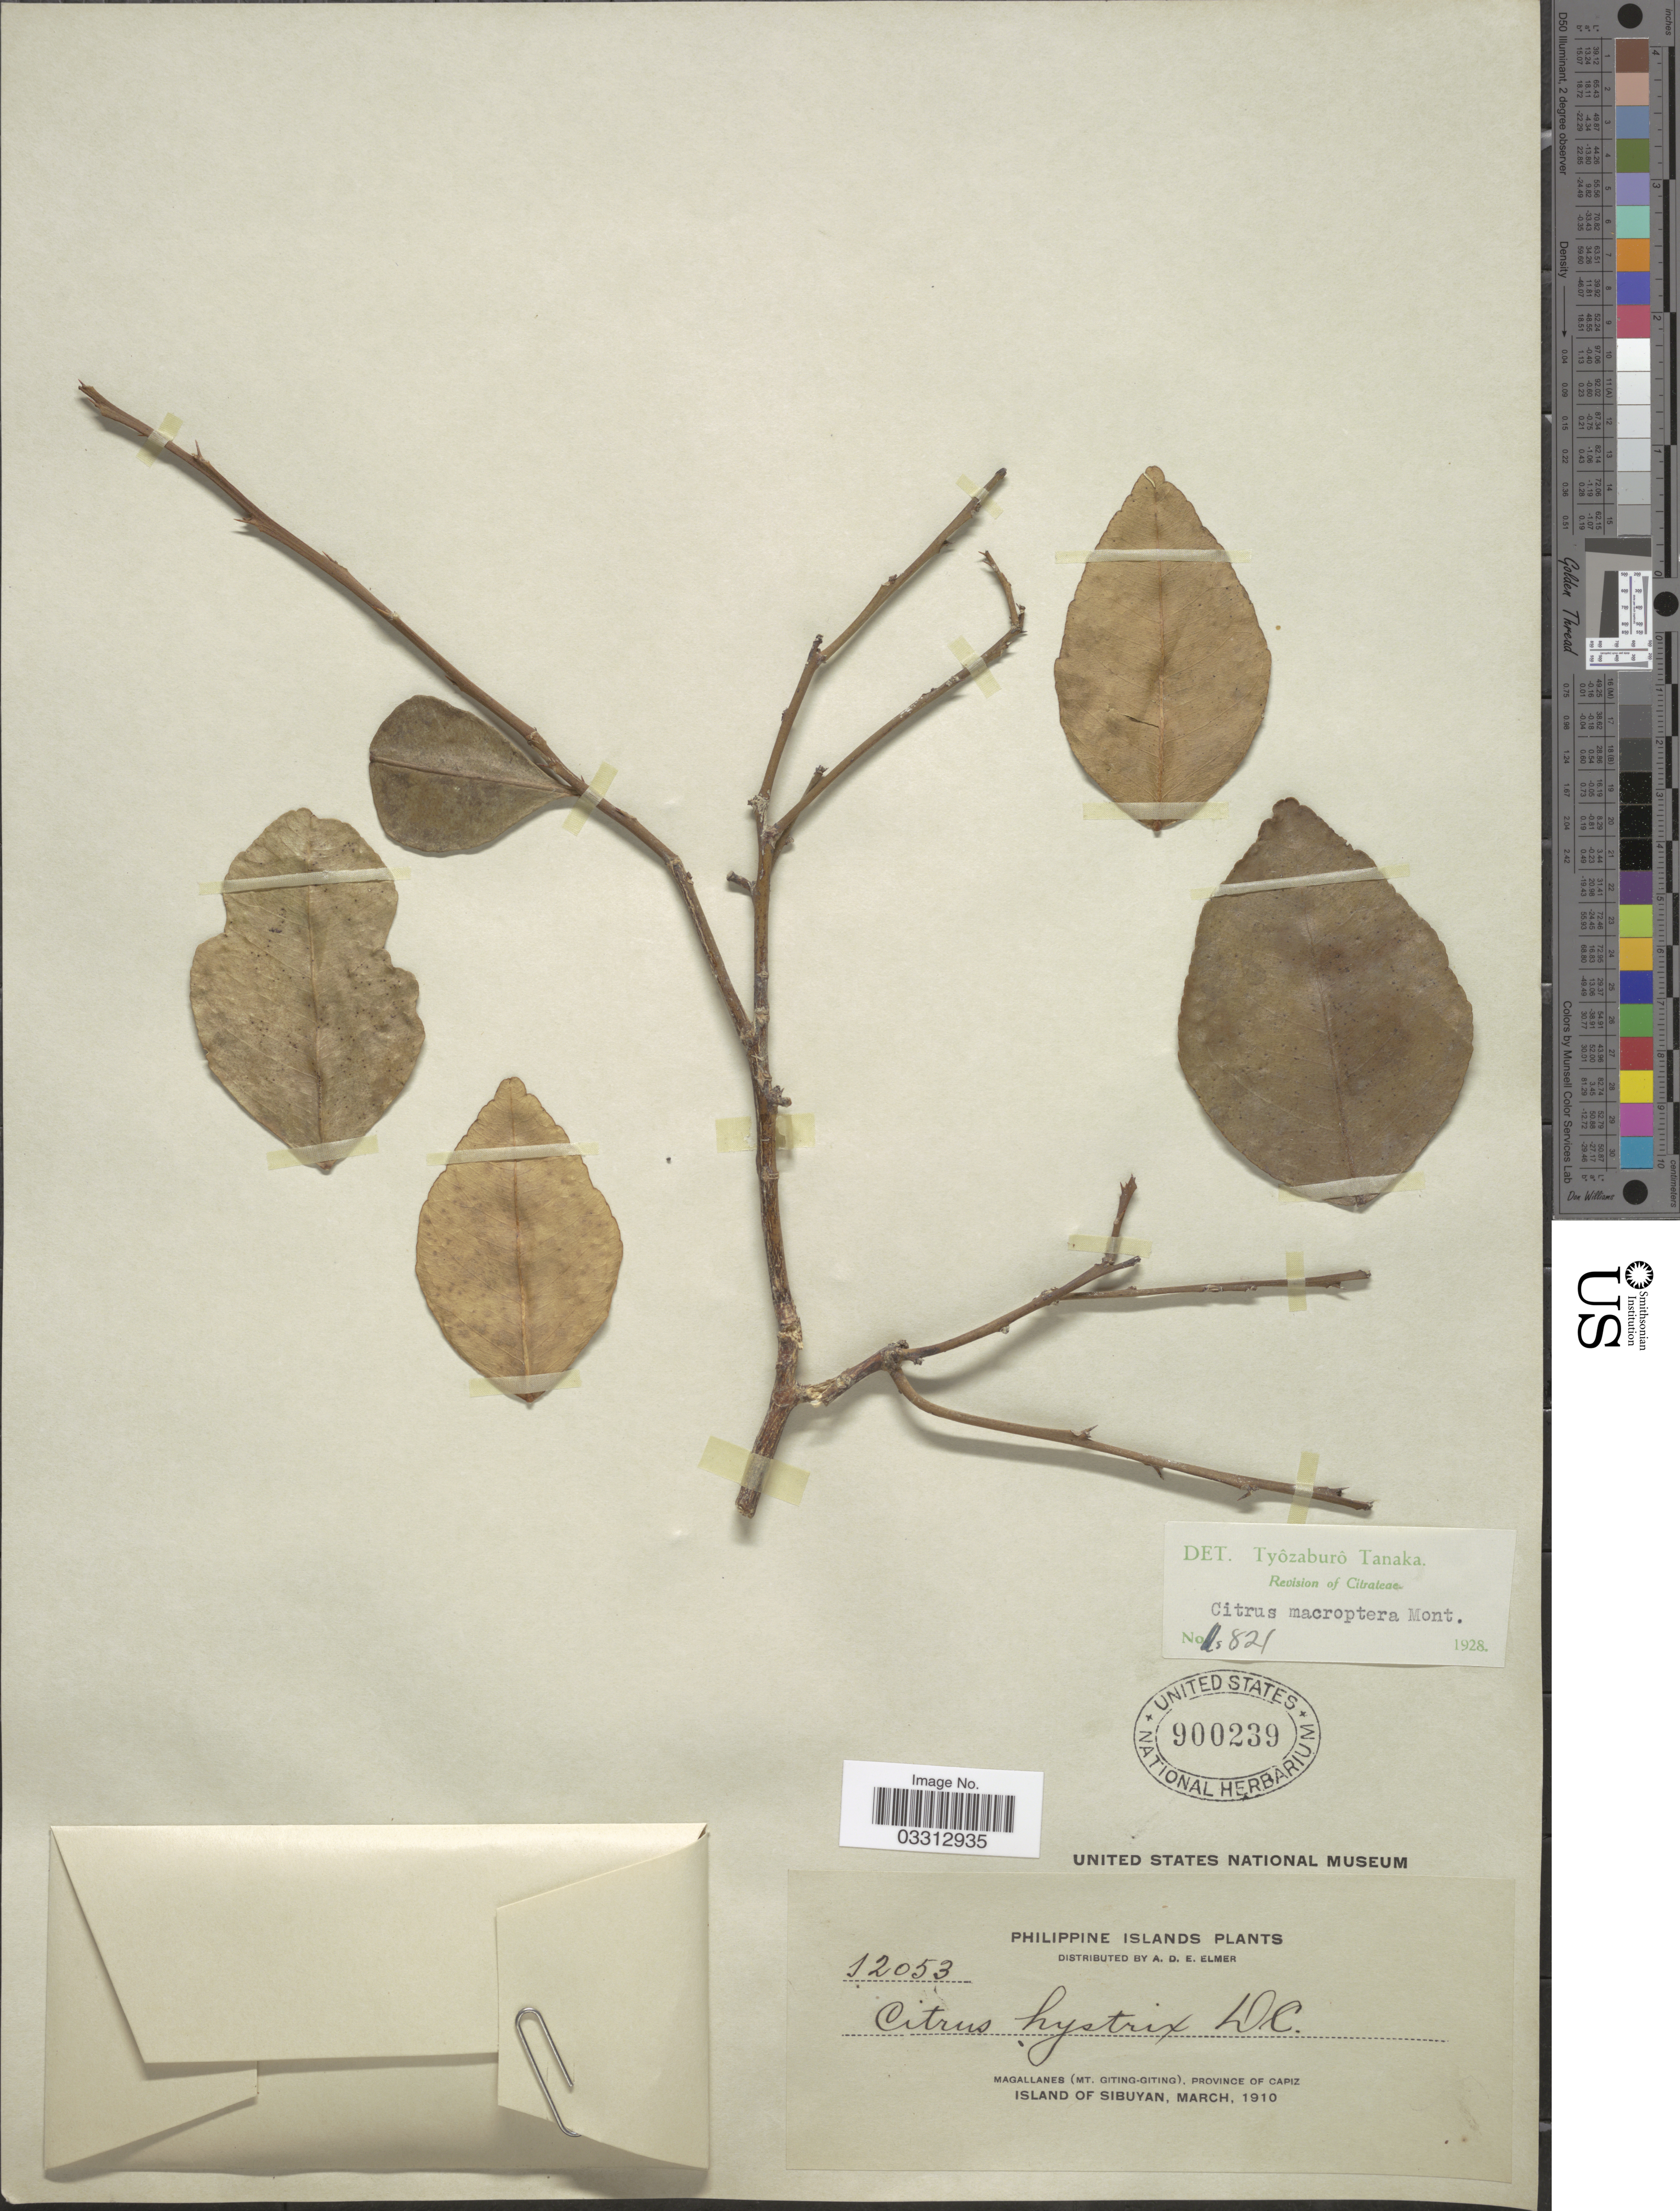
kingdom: Plantae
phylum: Tracheophyta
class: Magnoliopsida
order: Sapindales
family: Rutaceae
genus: Citrus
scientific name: Citrus macroptera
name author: Montrouz.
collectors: A. D. E. Elmer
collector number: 12053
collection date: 1910-03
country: Philippines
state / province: Western Visayas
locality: Magallanes (Mt. Giting-Giting), Province of Capiz. Island of Sibuyan.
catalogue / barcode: US 900239